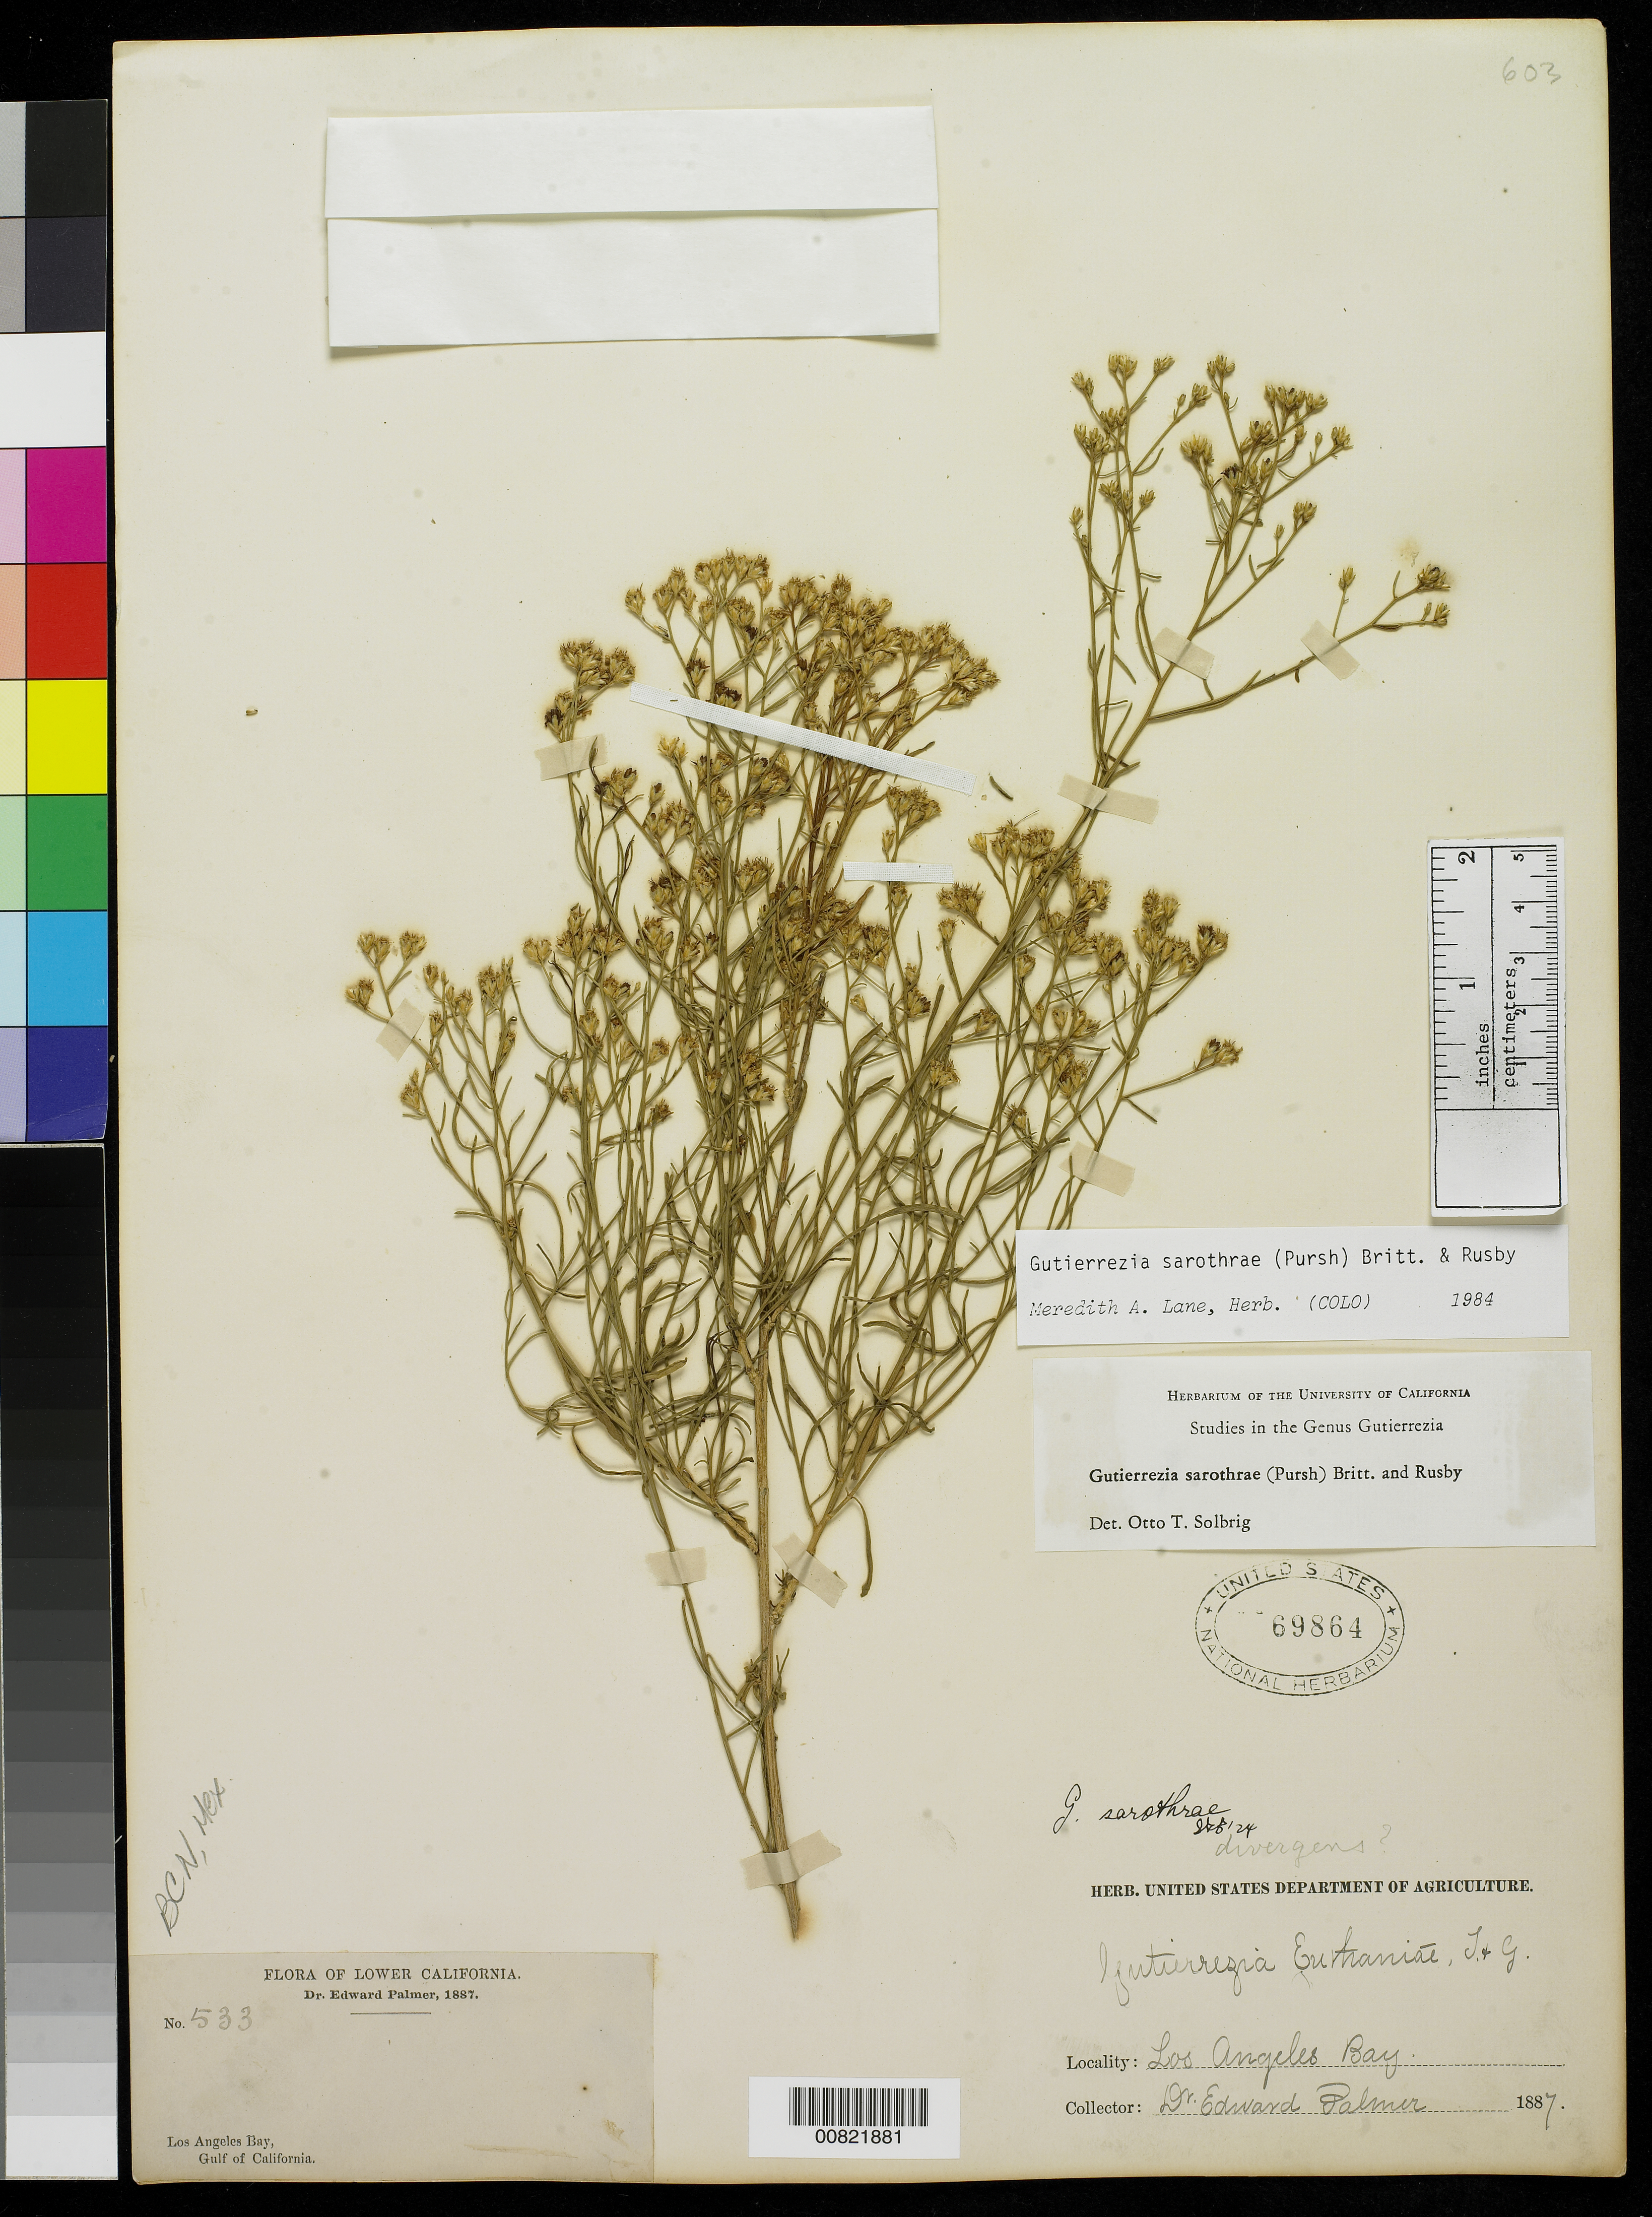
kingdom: Plantae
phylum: Tracheophyta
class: Magnoliopsida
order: Asterales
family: Asteraceae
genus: Gutierrezia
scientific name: Gutierrezia sarothrae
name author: (Pursh) Britton & Rusby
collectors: E. Palmer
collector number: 533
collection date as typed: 1887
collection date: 1887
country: Mexico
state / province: Baja California Norte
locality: Los Angeles Bay, Baja California.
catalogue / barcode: US 69864